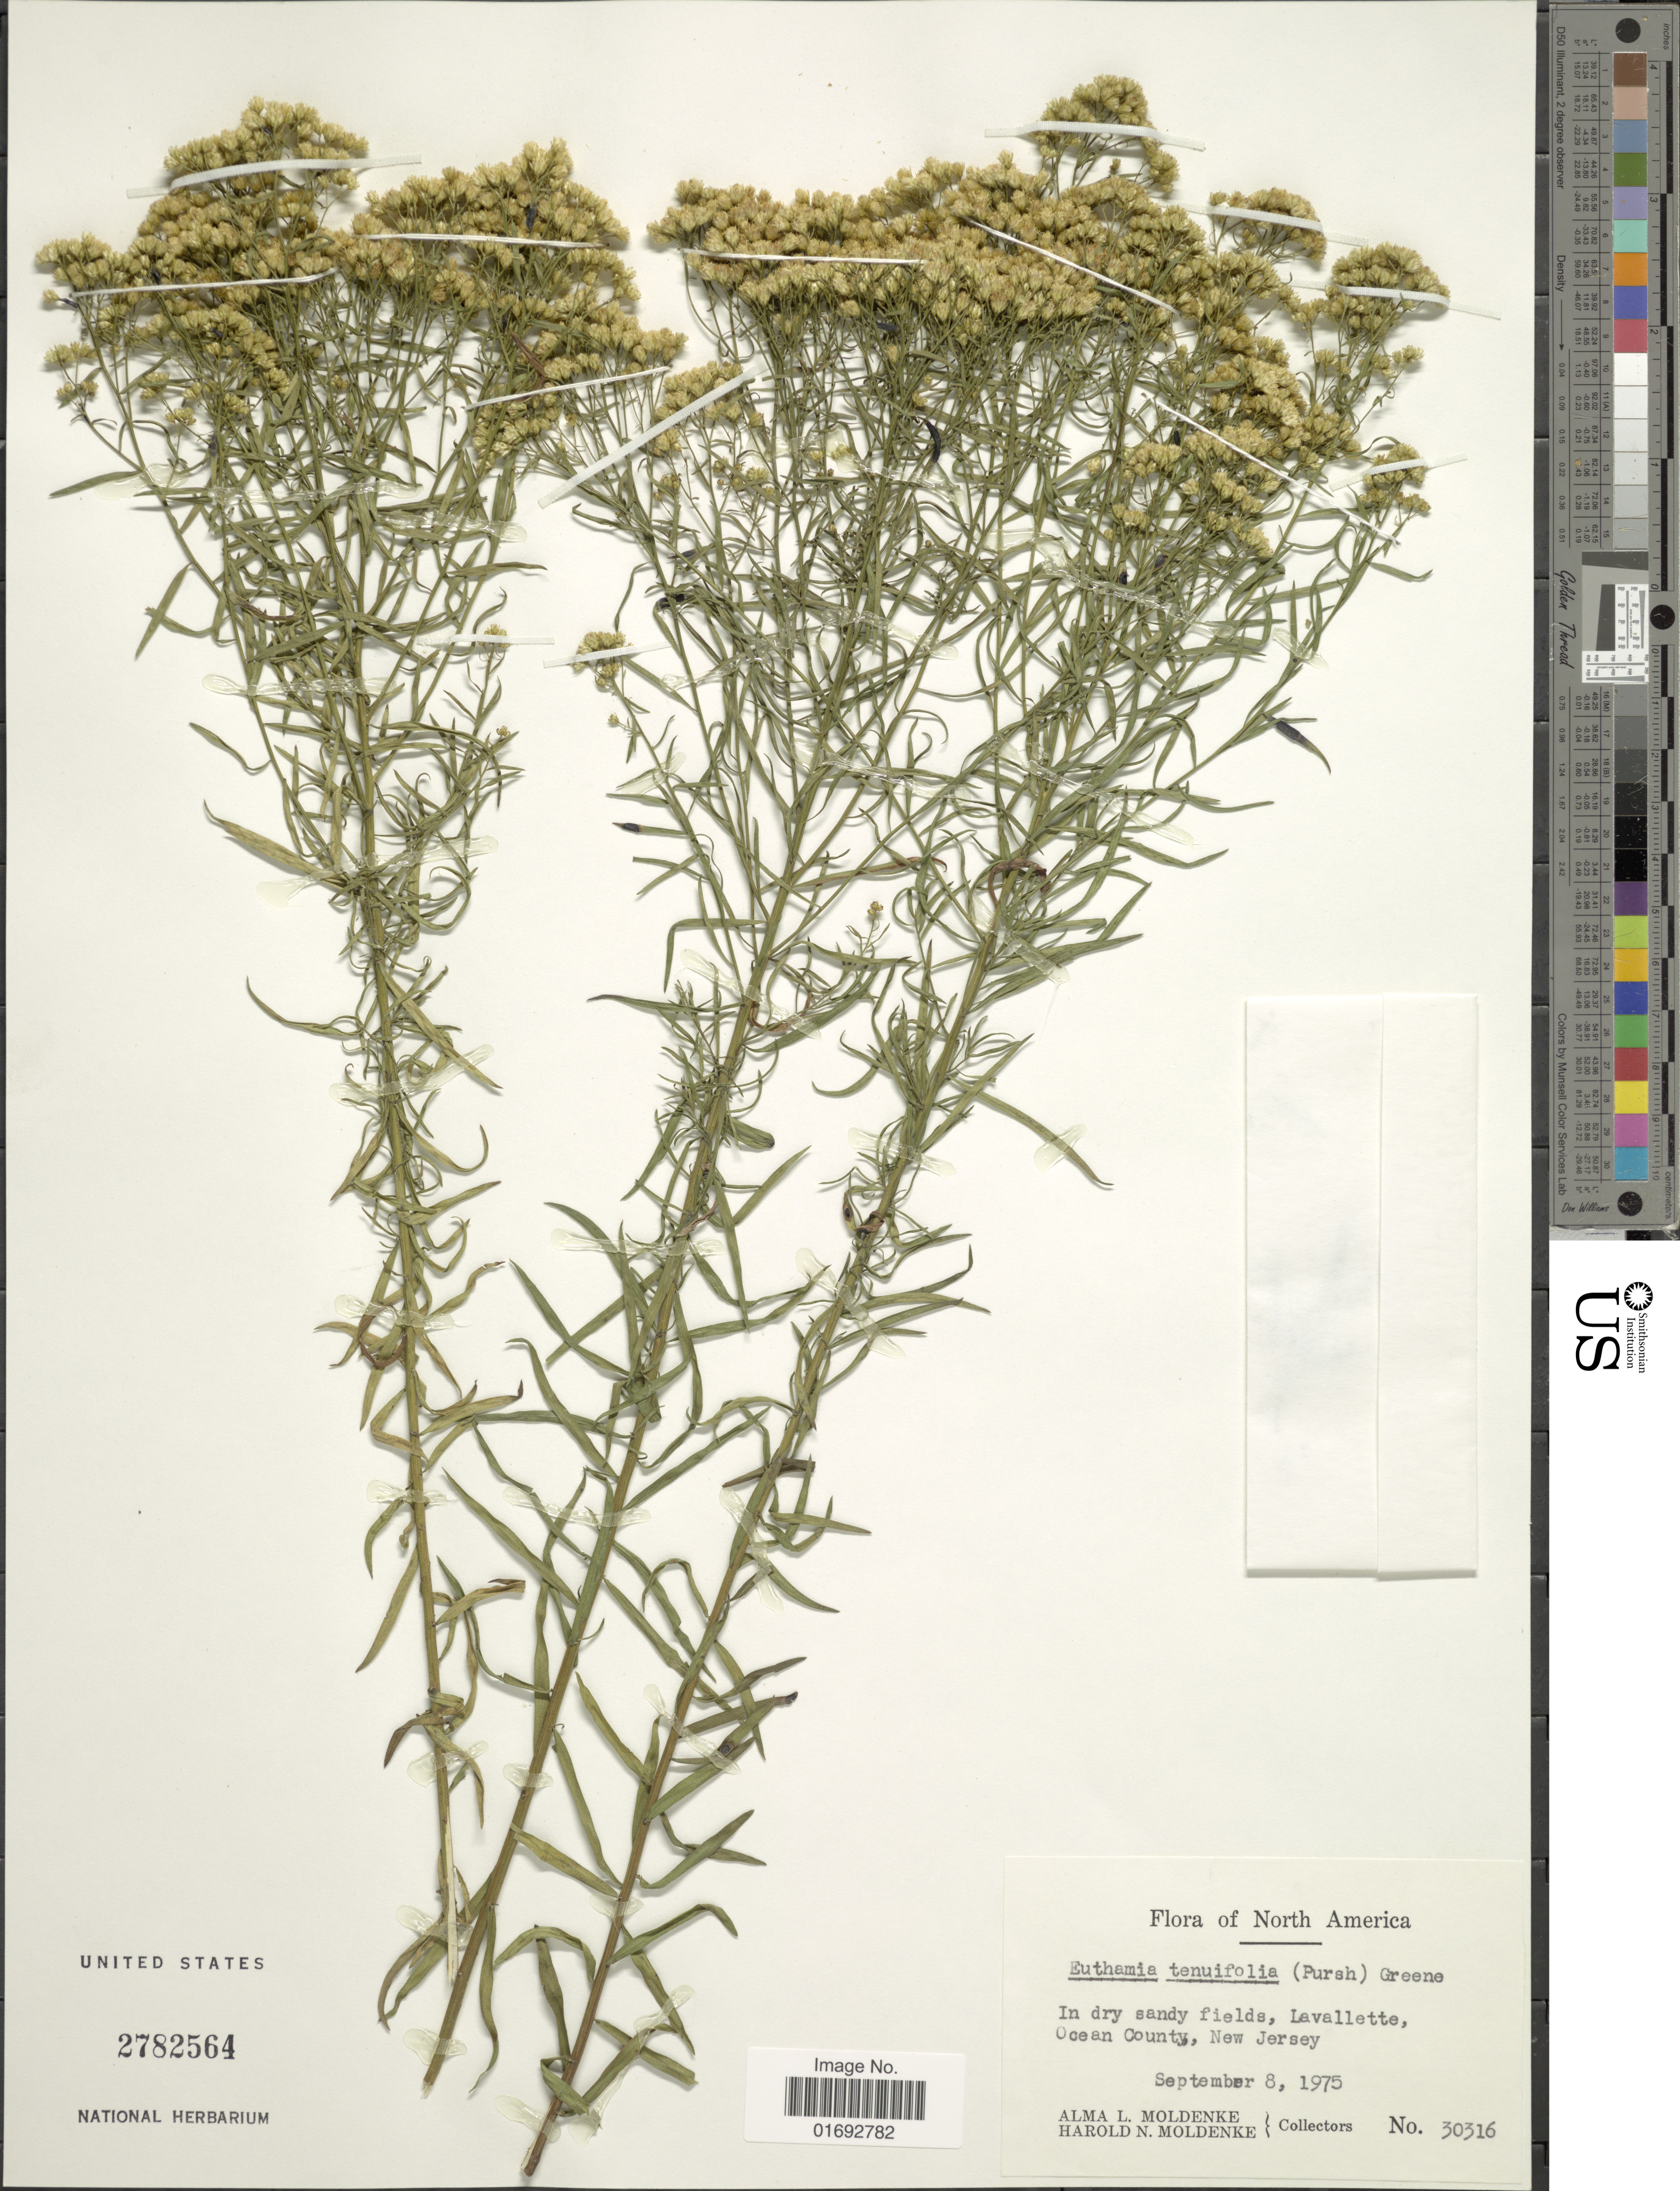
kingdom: Plantae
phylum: Tracheophyta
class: Magnoliopsida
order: Asterales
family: Asteraceae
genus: Euthamia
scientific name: Euthamia tenuifolia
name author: (Pursh) Nutt.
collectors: A. L. Moldenke & H. N. Moldenke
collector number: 30316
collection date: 1975-09-08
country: United States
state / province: New Jersey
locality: North America, Lavallette, Ocean County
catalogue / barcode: US 2782564